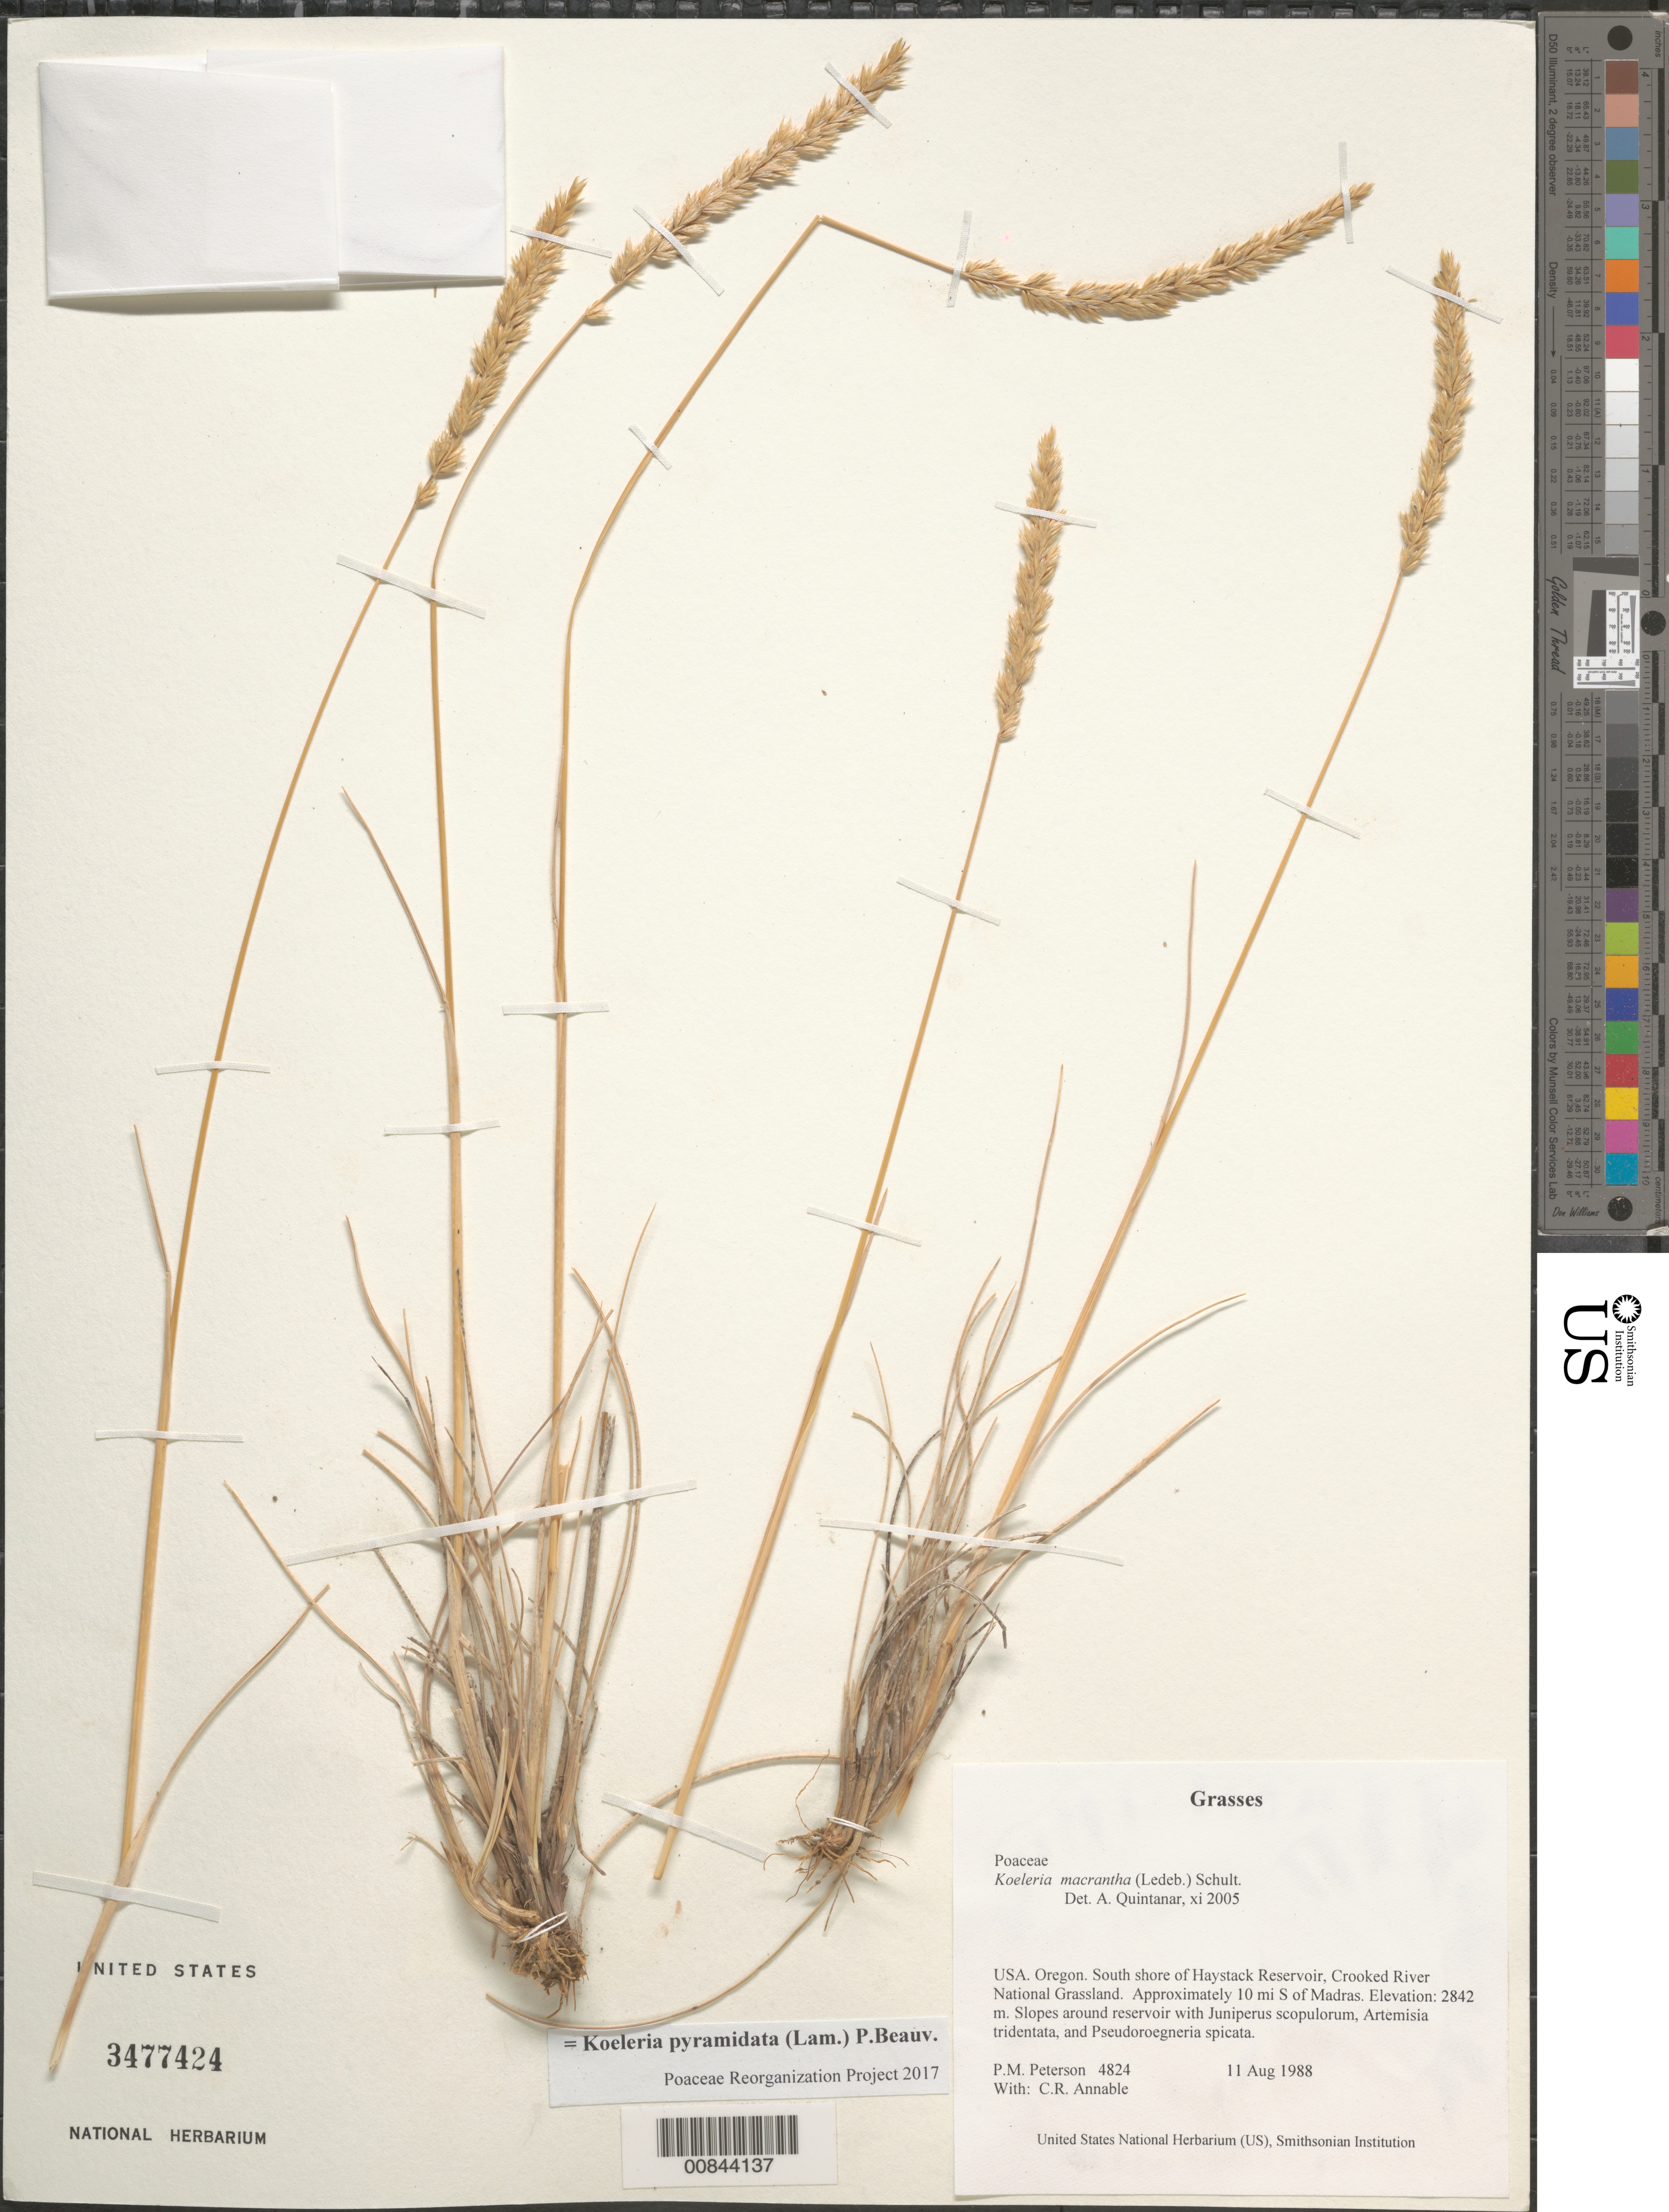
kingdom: Plantae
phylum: Tracheophyta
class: Liliopsida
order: Poales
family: Poaceae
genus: Koeleria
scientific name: Koeleria pyramidata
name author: (Lam.) P. Beauv.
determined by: Quintanar, A.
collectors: P. M. Peterson & C. R. Annable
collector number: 04824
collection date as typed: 11 Aug 1988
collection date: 1988-08-11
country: United States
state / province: Oregon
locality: South shore of Haystack Reservoir, Crooked River National Grassland. Approximately 10 mi S of Madras.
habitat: Slopes around reservoir with Juniperus scopulorum, Artemisia tridentata, and Pseudoroegneria spicata.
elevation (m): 2842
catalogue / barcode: US 3477424